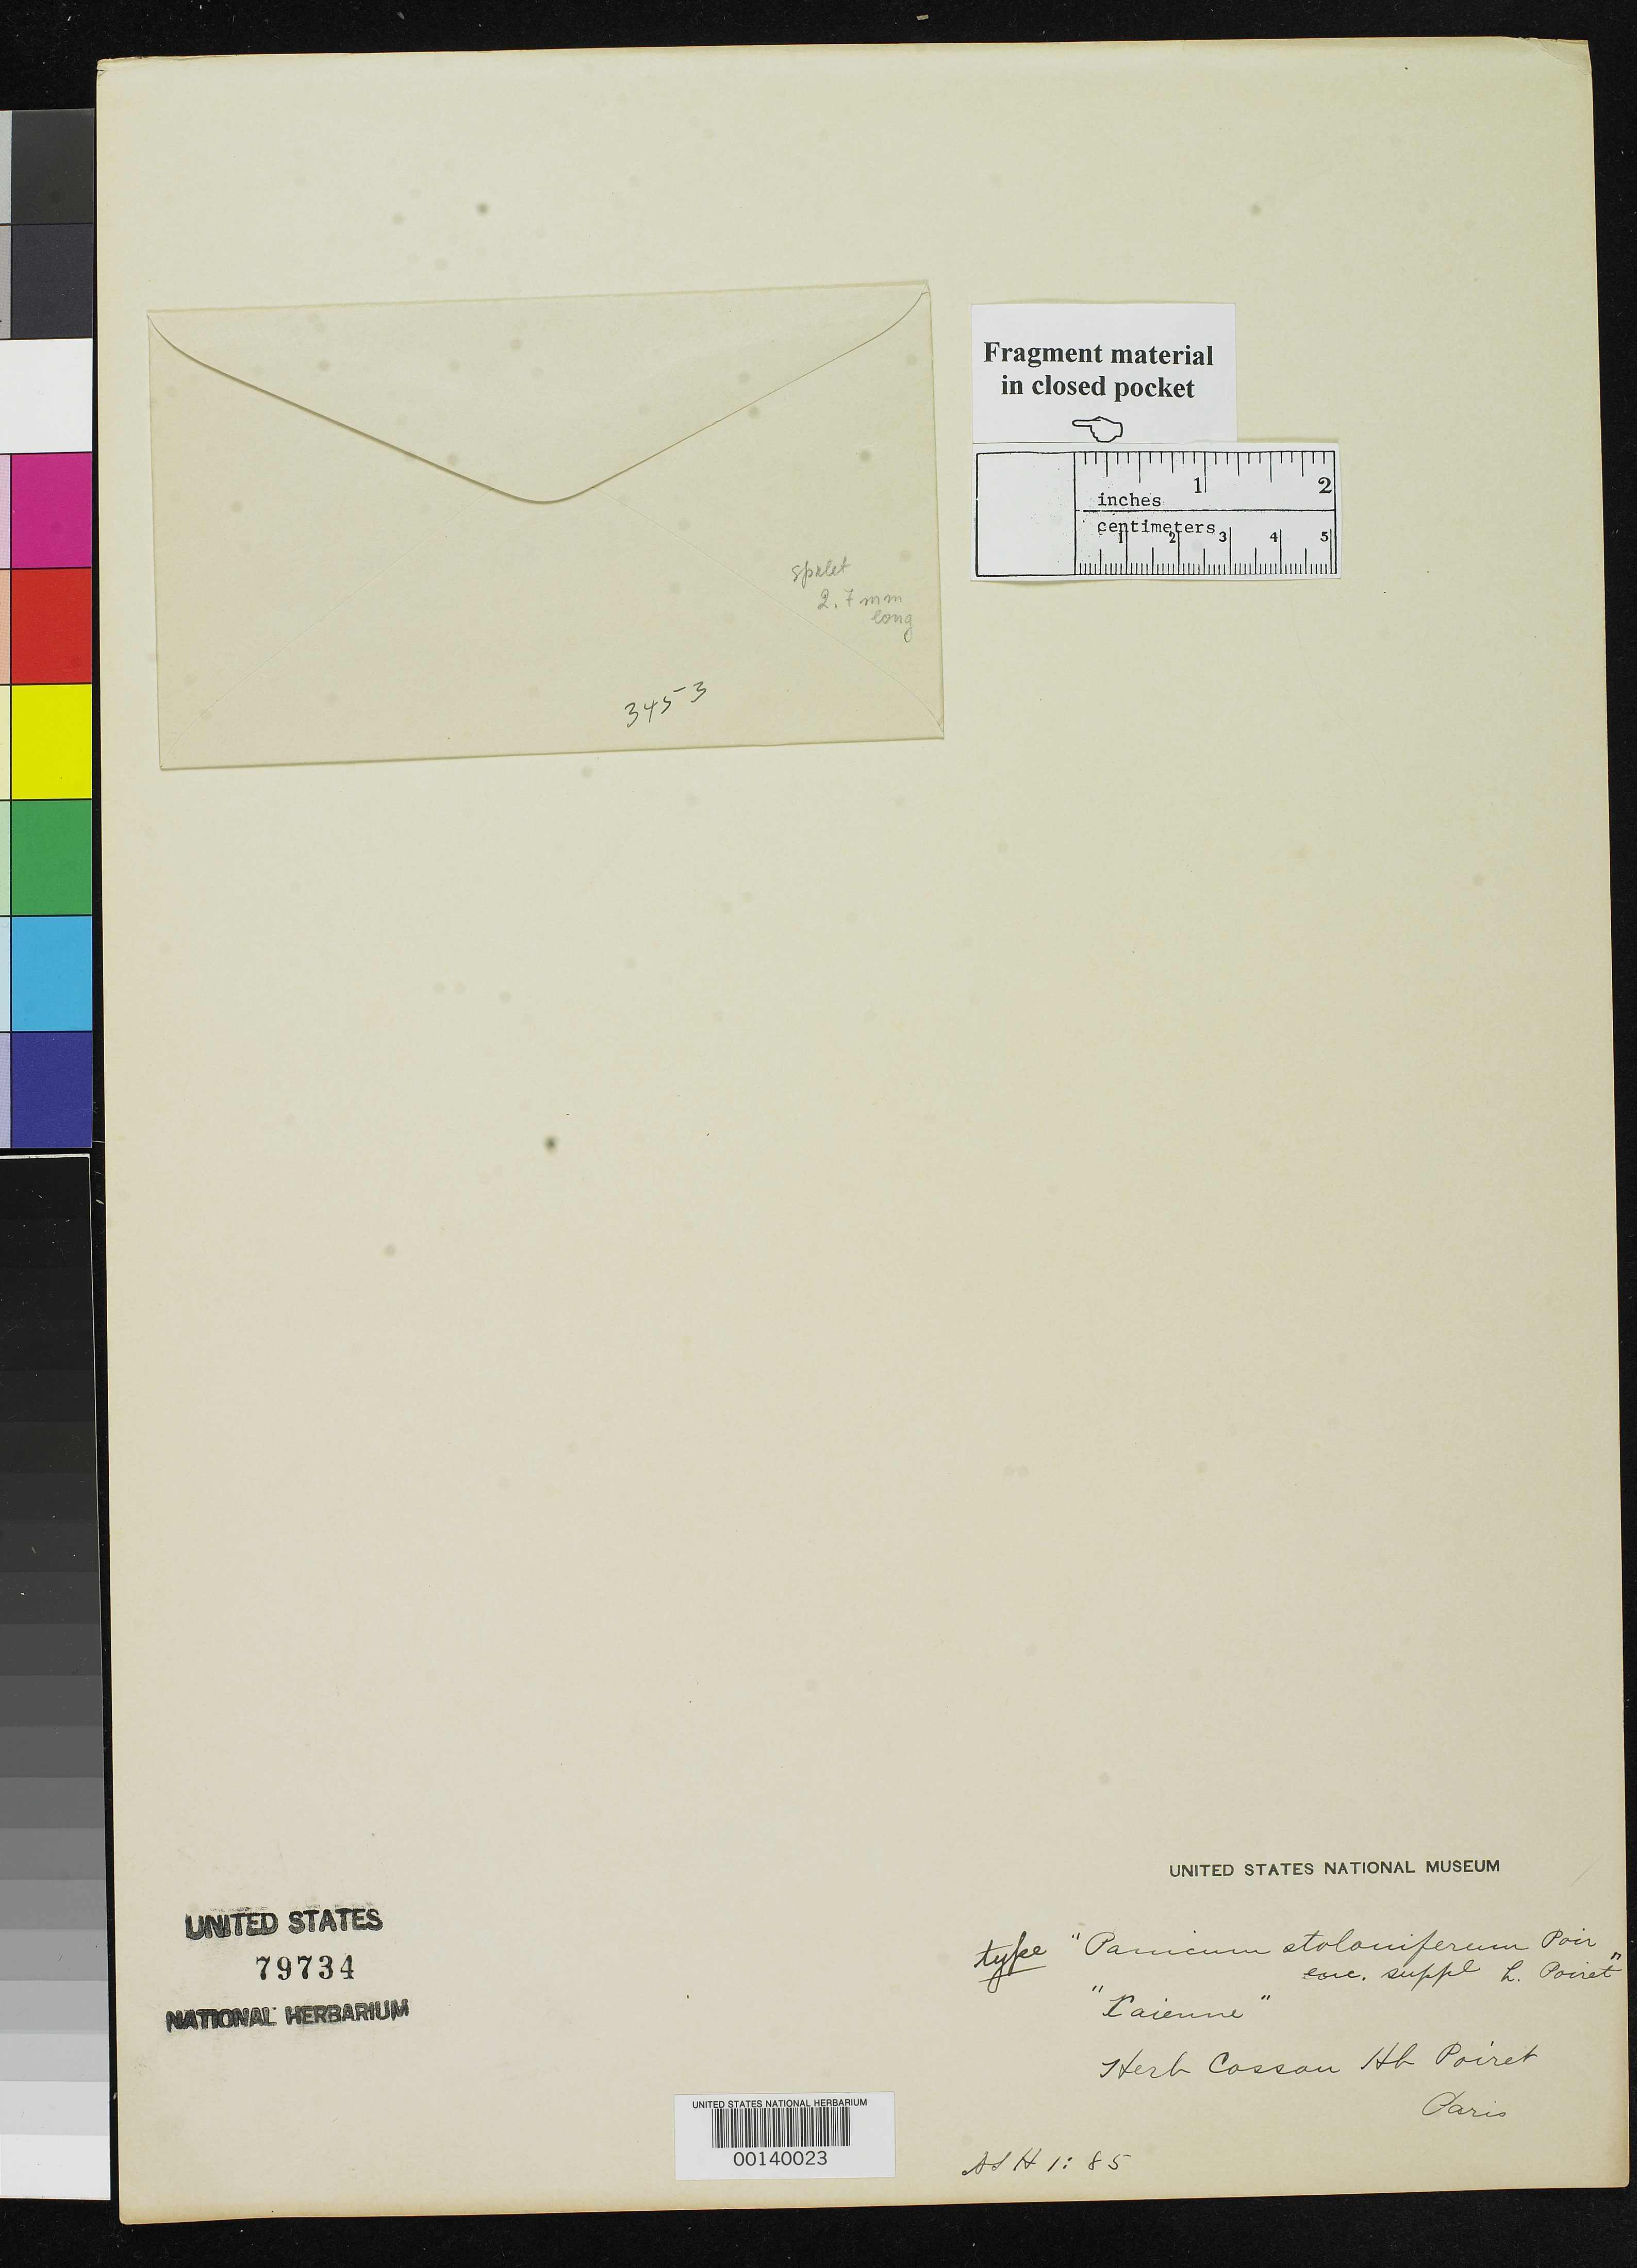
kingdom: Plantae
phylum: Tracheophyta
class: Liliopsida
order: Poales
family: Poaceae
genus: Panicum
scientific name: Panicum stoloniferum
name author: Poir. in Lam.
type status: Type Fragment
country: French Guiana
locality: Island of Cayenne.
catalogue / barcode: US 79734